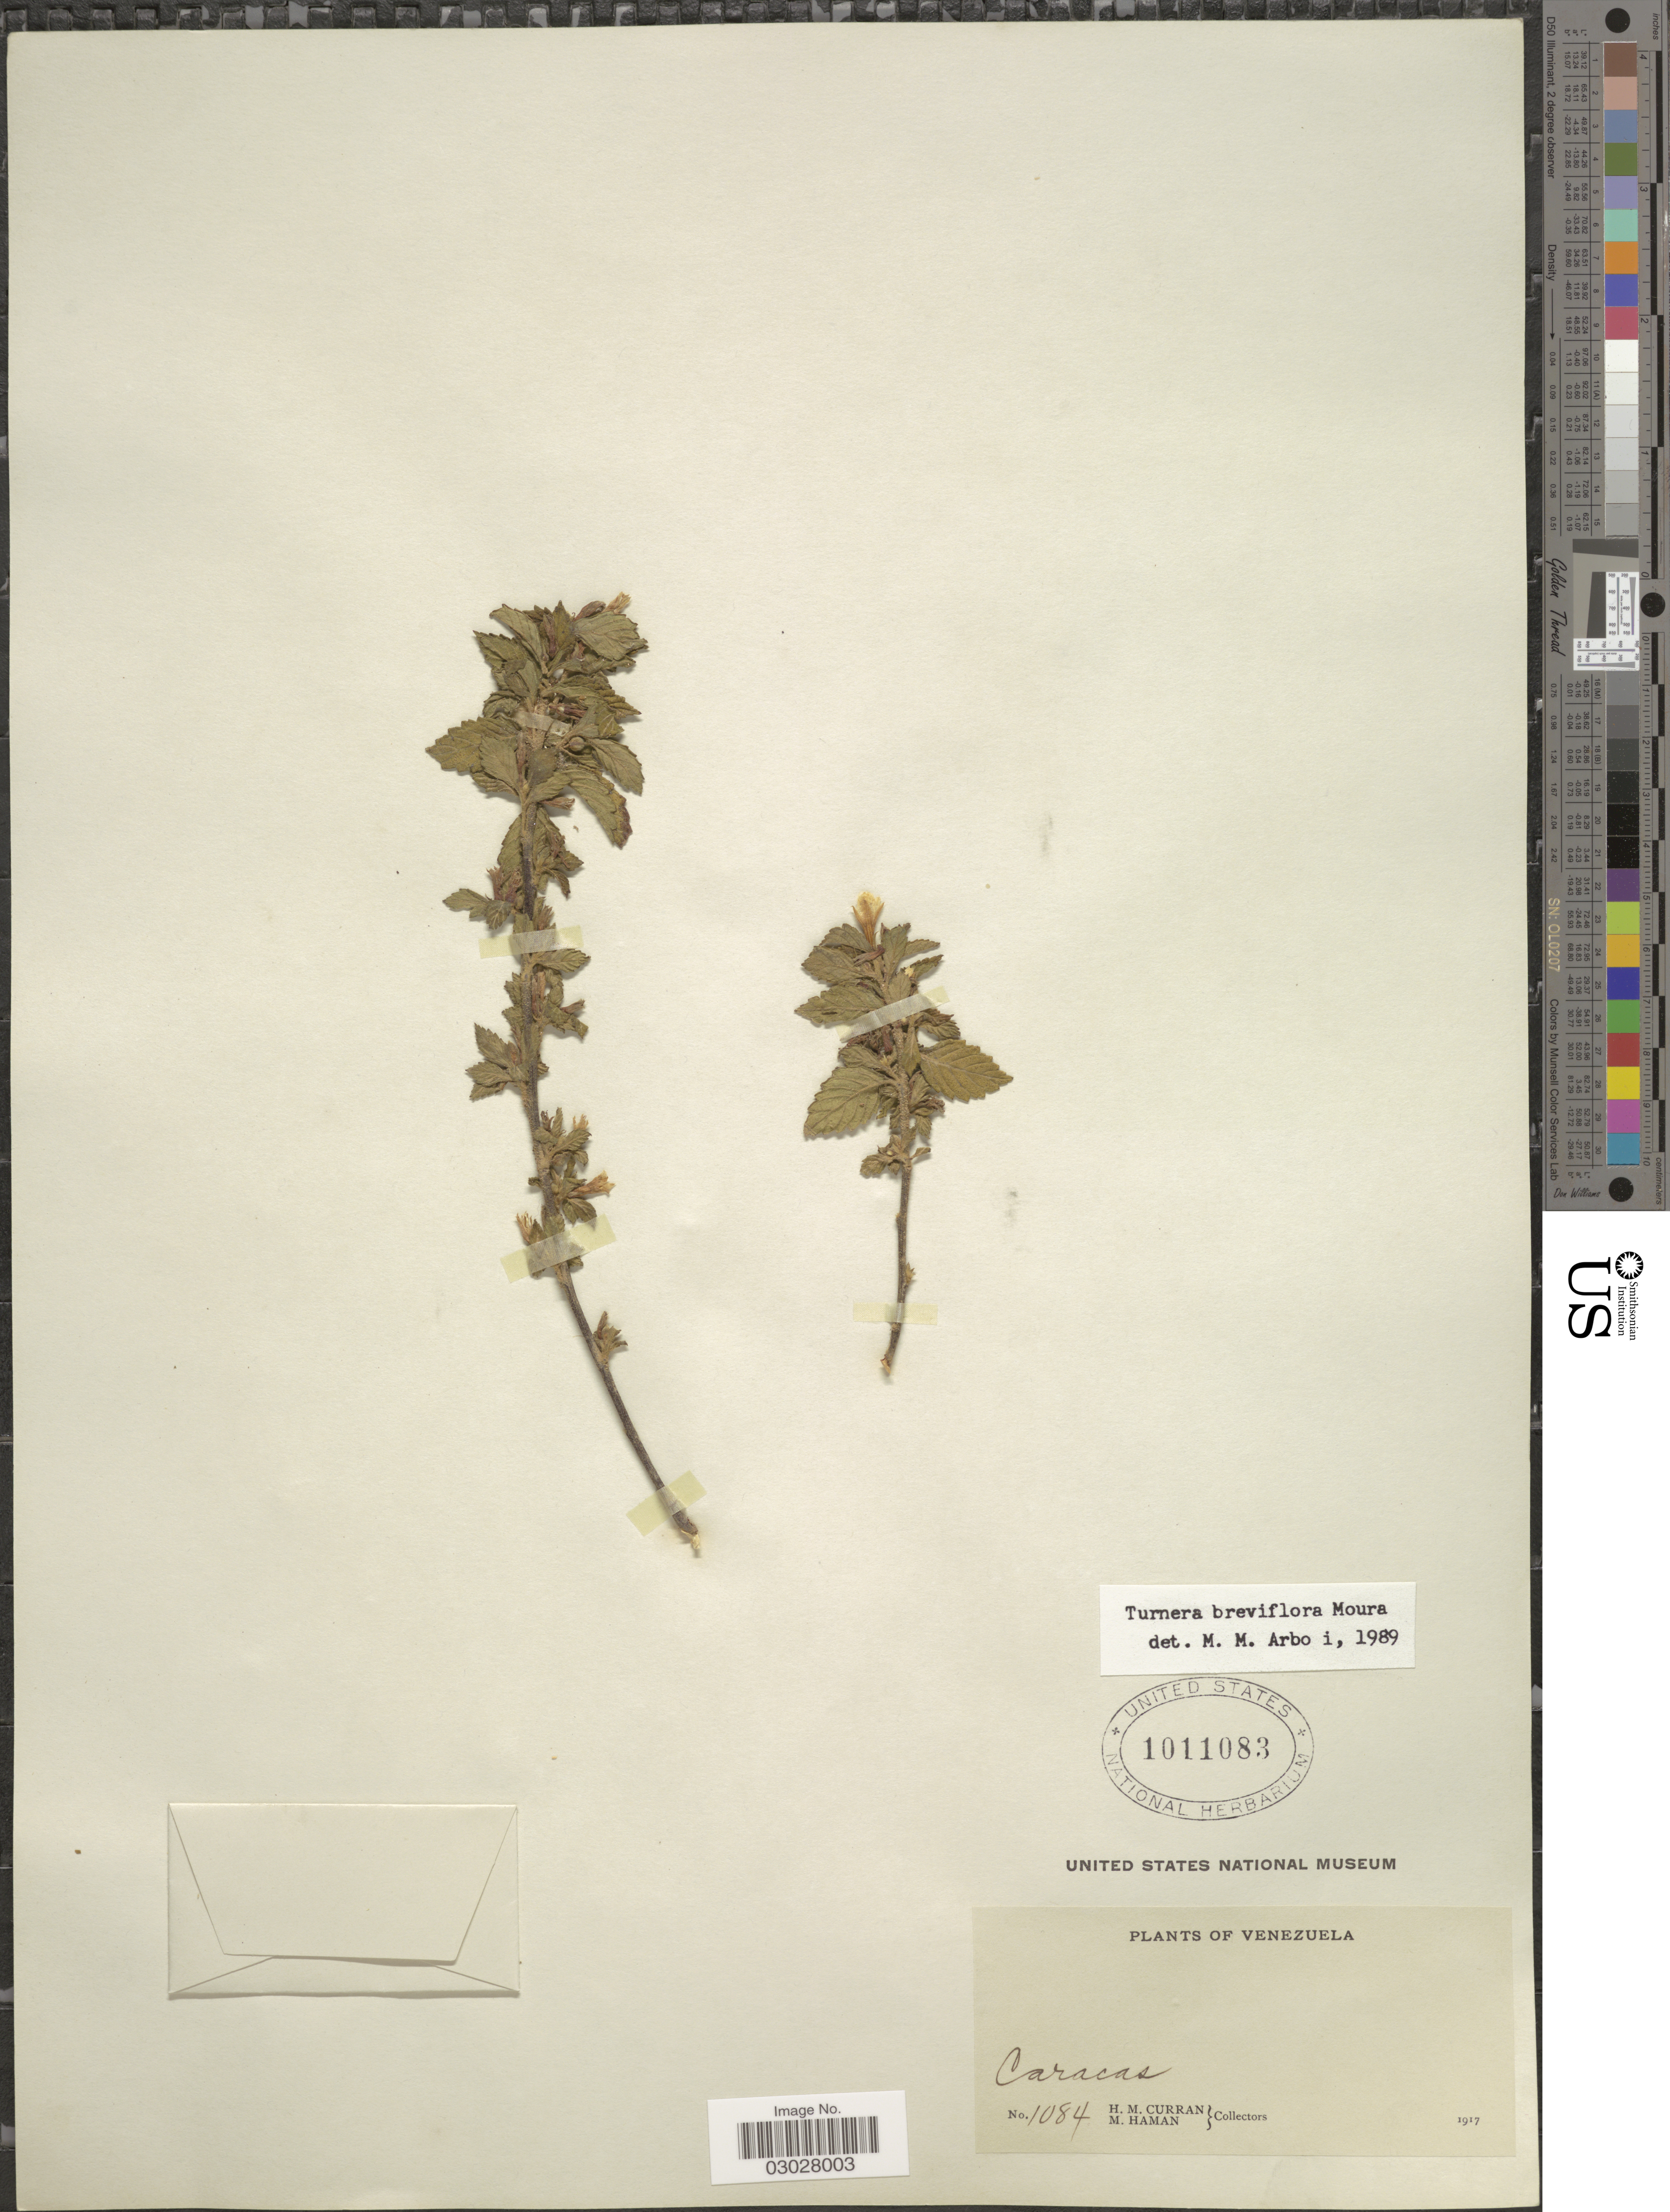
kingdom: Plantae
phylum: Tracheophyta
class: Magnoliopsida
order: Malpighiales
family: Turneraceae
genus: Turnera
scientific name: Turnera breviflora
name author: Moura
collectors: H. M. Curran & M. Haman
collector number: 1084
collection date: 1917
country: Venezuela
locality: Caracas.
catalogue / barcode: US 1011083